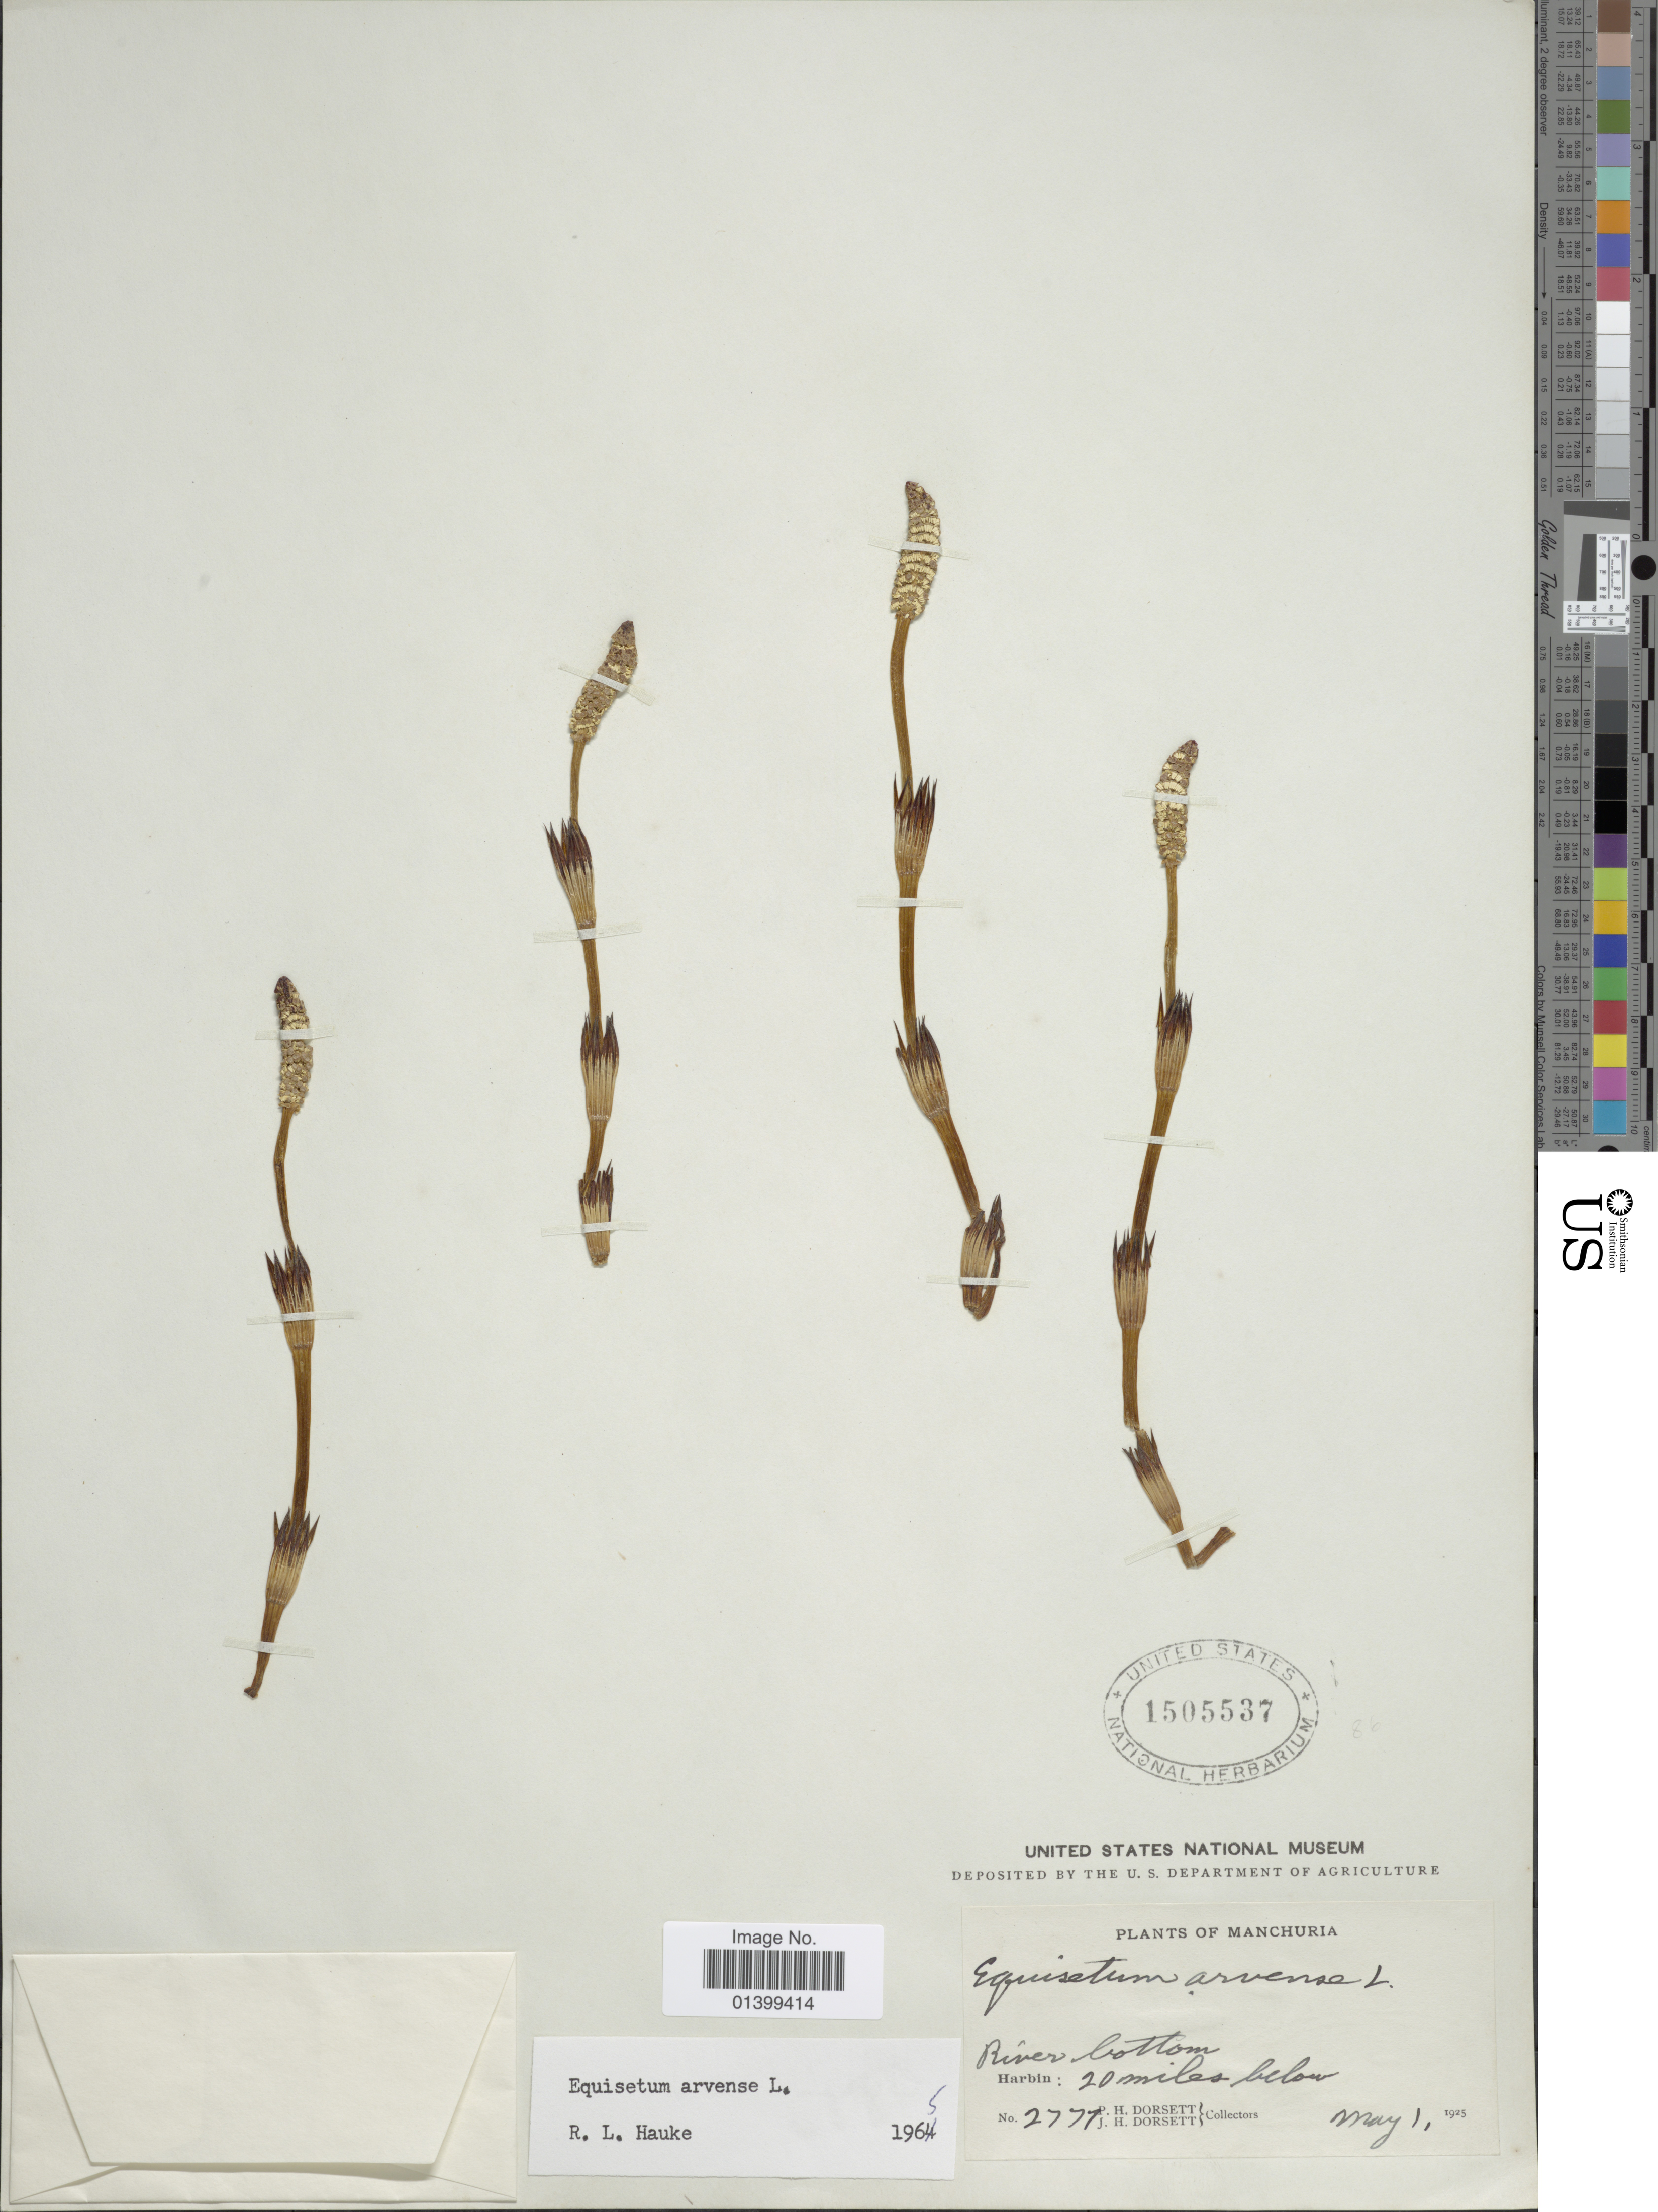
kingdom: Plantae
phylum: Tracheophyta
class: Polypodiopsida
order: Equisetales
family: Equisetaceae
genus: Equisetum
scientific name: Equisetum arvense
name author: L.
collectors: P. H. Dorsett & J. Dorsett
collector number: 2777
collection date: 1925-05-01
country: China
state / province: Heilongjiang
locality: Plants of Manchuria. River bottom. Harbin: 20 miles below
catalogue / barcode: US 1505537